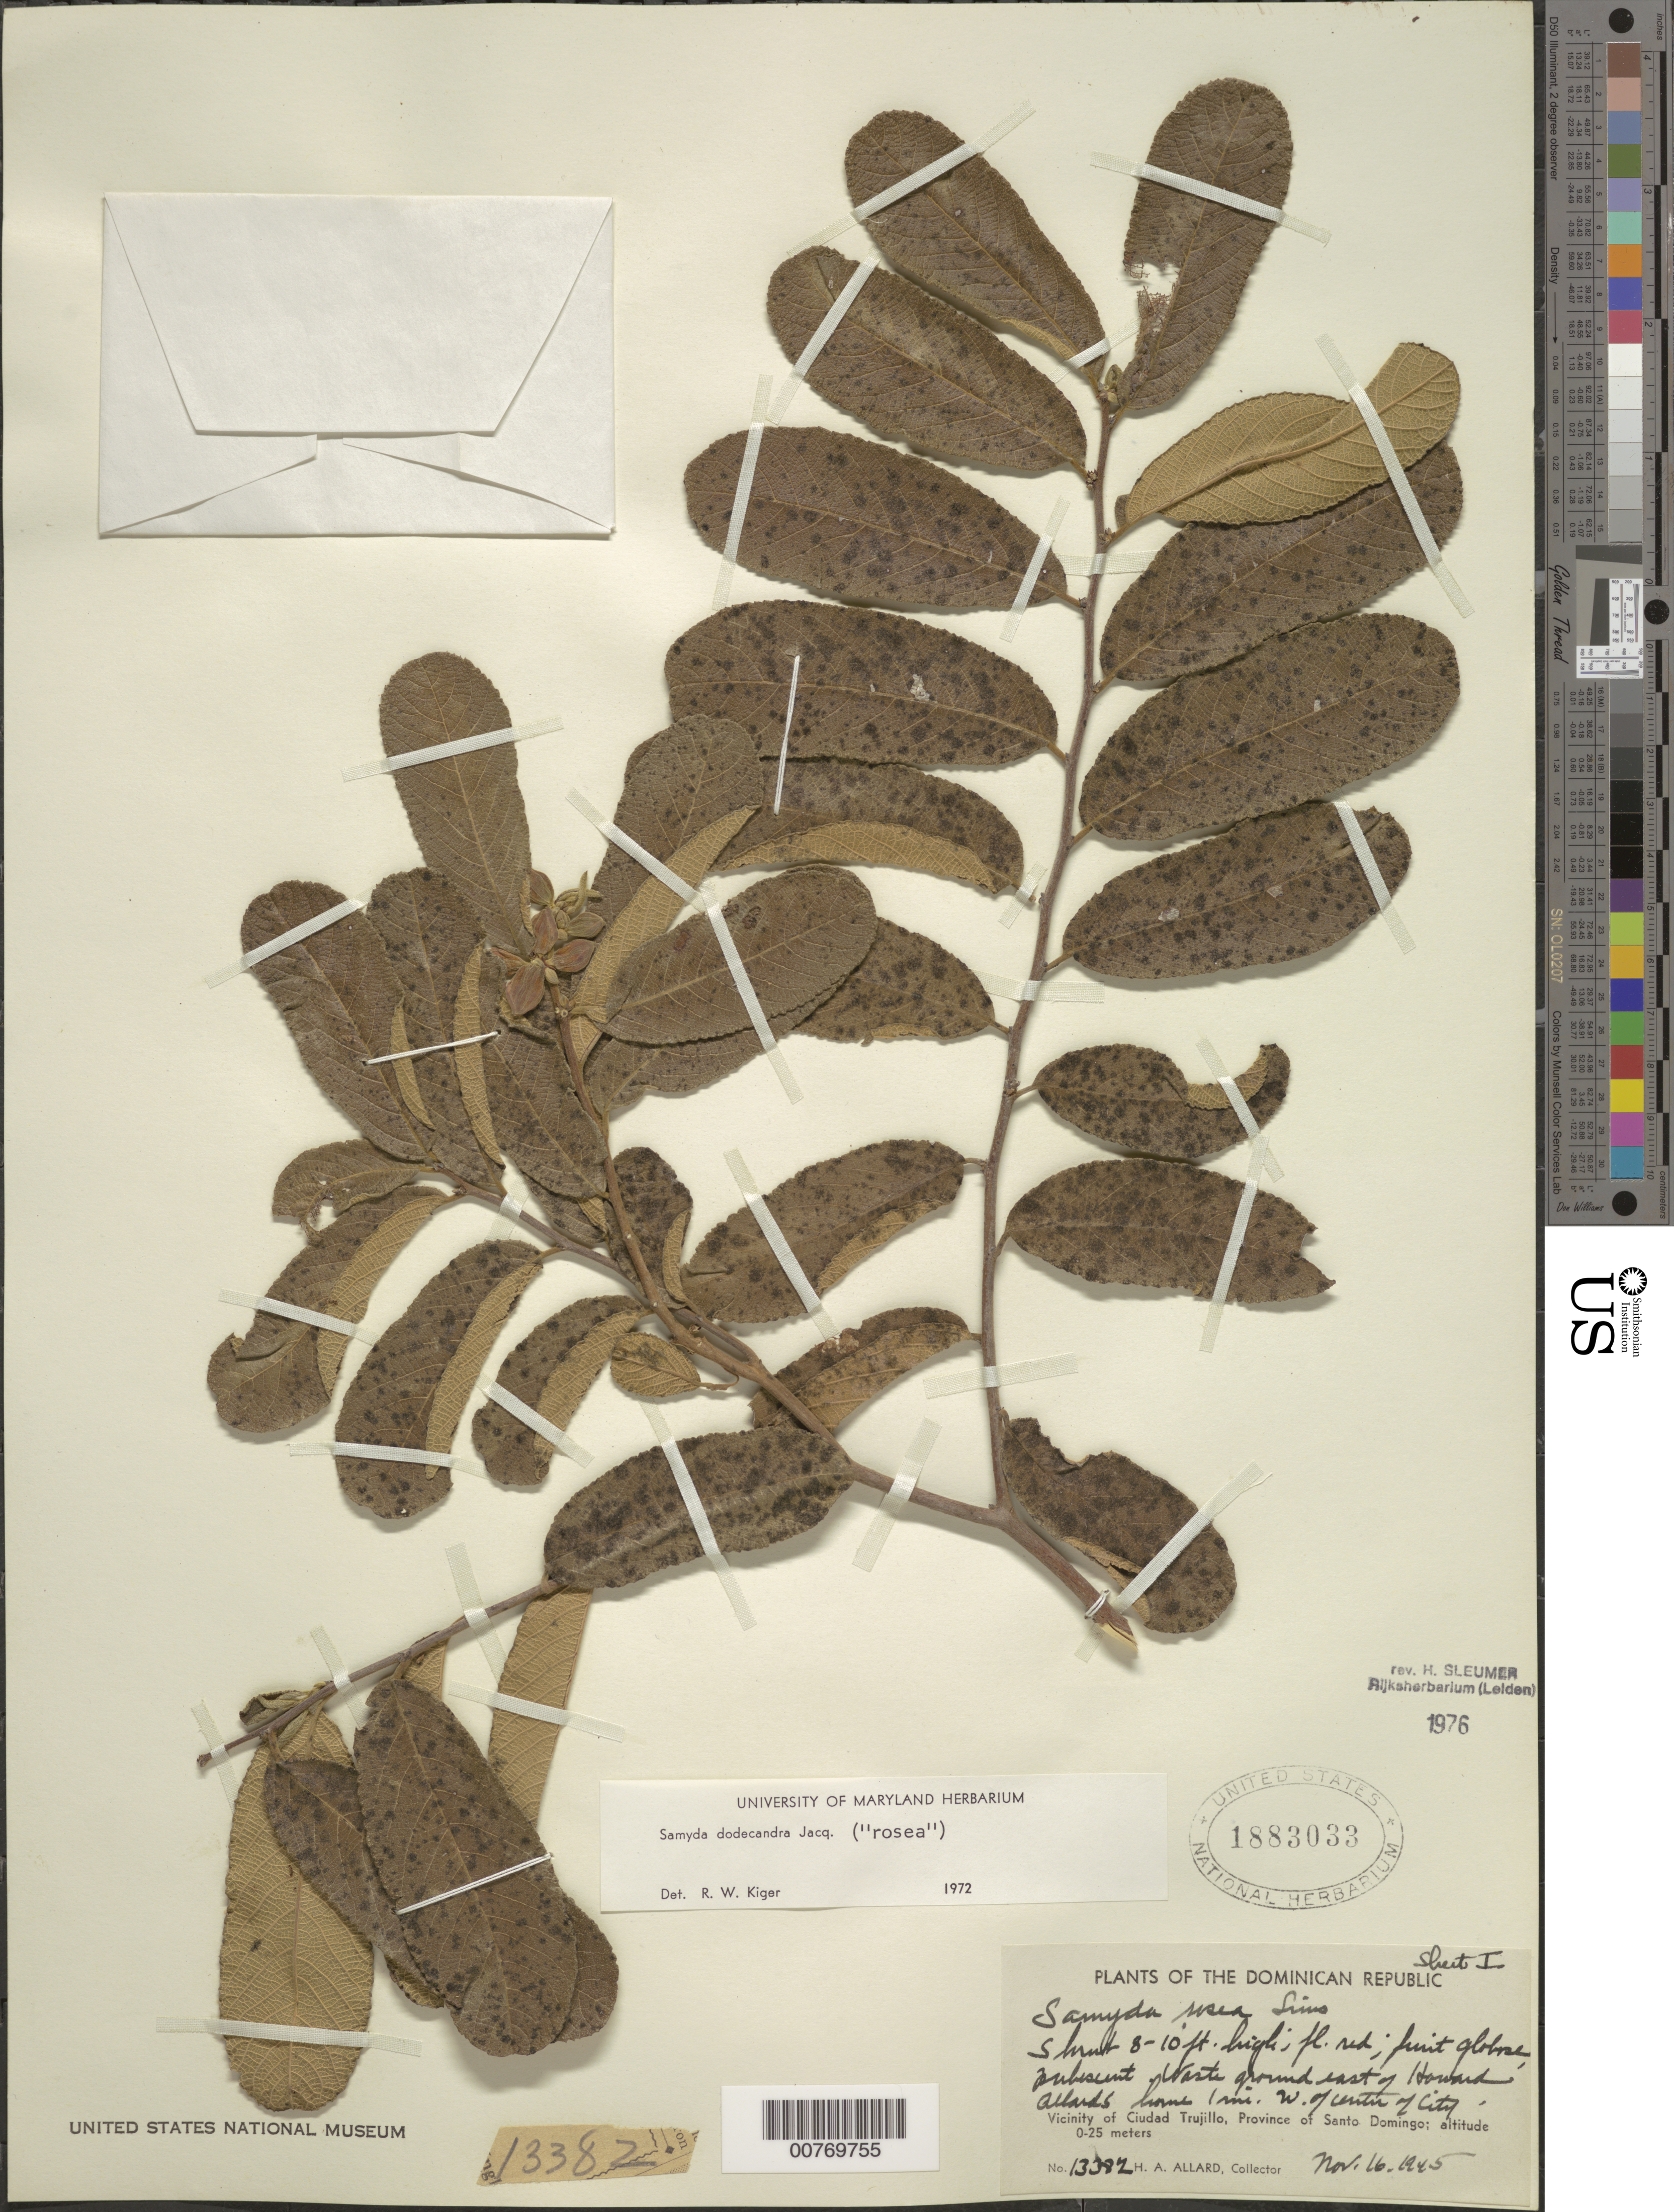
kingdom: Plantae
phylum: Tracheophyta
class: Magnoliopsida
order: Malpighiales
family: Salicaceae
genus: Casearia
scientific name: Casearia dodecandra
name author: (Jacq.) T. Samar. & M.H. Alford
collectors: H. A. Allard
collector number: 13382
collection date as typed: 16 Nov 1945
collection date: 1945-11-16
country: Dominican Republic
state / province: Santo Domingo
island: Hispaniola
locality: Vicinity of Ciudad Trujillo, east of Howard Allard home, 1 mile west of center of city.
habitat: Waste ground.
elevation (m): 0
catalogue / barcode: US 1883033